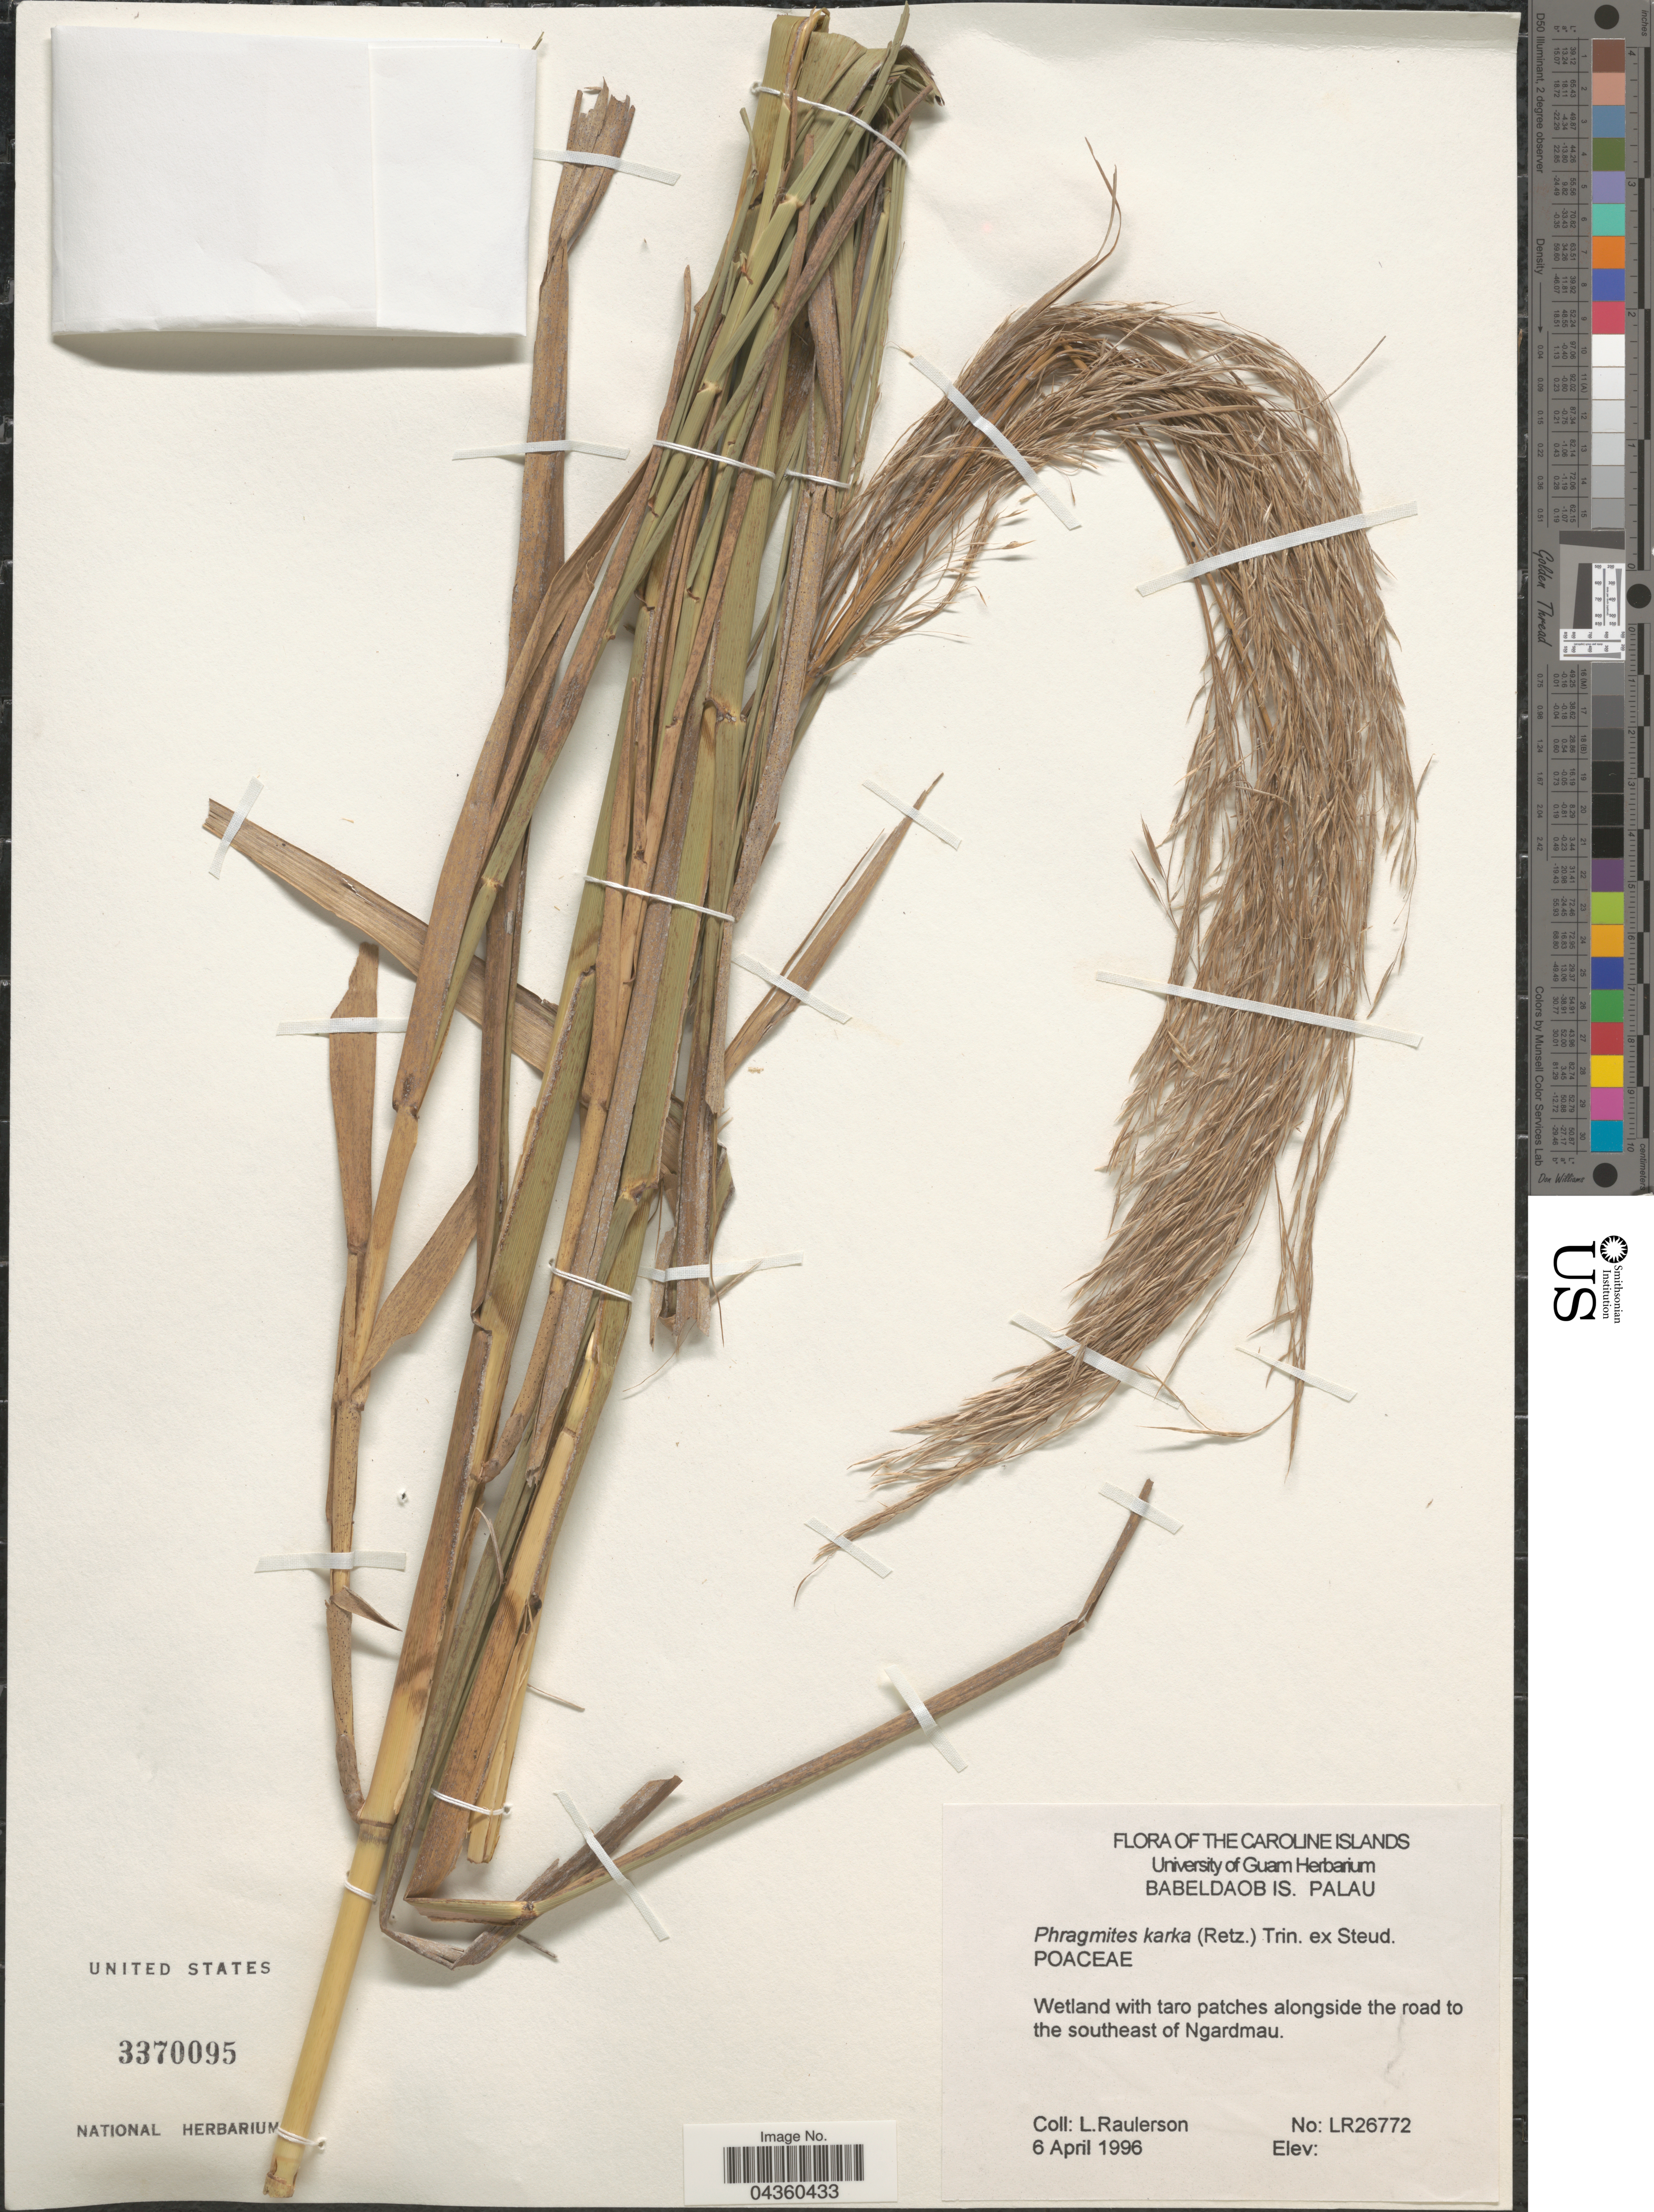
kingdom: Plantae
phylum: Tracheophyta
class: Liliopsida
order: Poales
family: Poaceae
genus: Phragmites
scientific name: Phragmites karka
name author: (Retz.) Trin. ex Steud.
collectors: L. Raulerson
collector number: LR26772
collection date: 1996-04-06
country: Palau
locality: The Caroline Islands. Babeldaob Is. Palau. Alongside the road to the southeast of Ngardmau.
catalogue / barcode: US 3370095